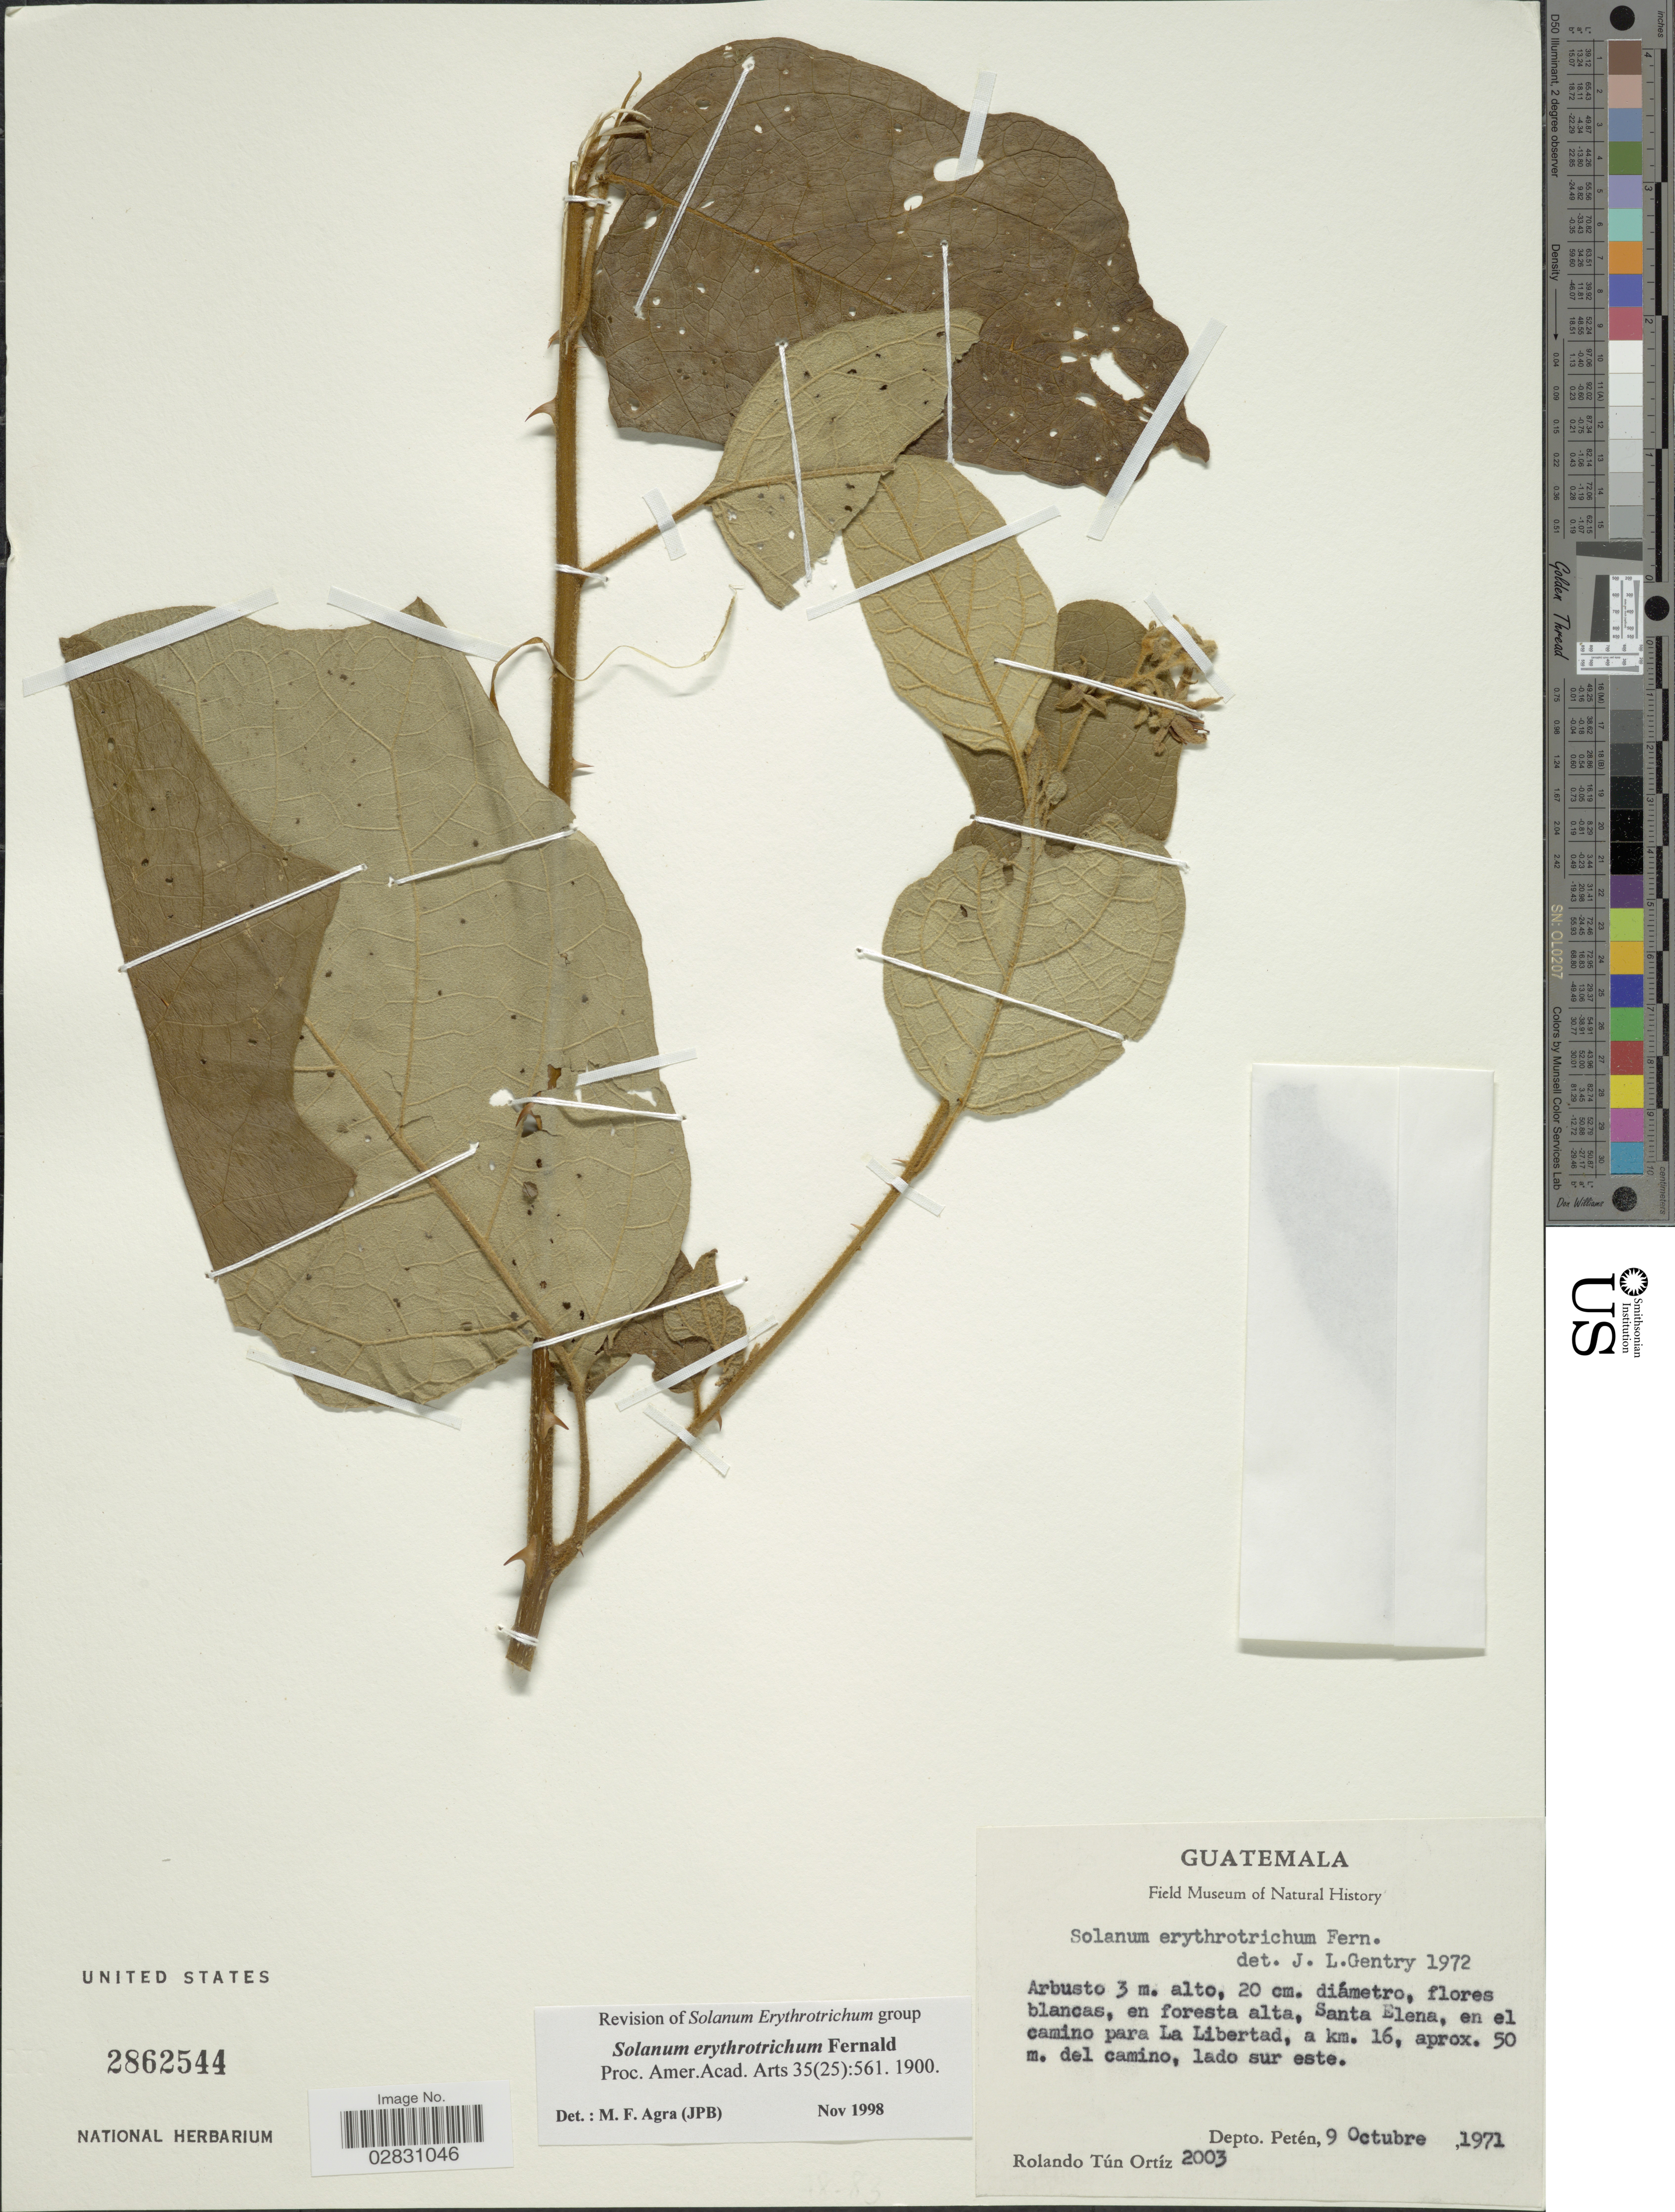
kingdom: Plantae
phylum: Tracheophyta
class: Magnoliopsida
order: Solanales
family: Solanaceae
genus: Solanum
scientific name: Solanum erythrotrichum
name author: Fernald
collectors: R. T. Ortíz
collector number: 2003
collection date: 1971-10-09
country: Guatemala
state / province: El Petén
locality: Santa Elena, en el camino para La Libertad, a km. 16, aprox. 50 m. del camino, lado sur este. Depto. Petén.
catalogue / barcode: US 2862544